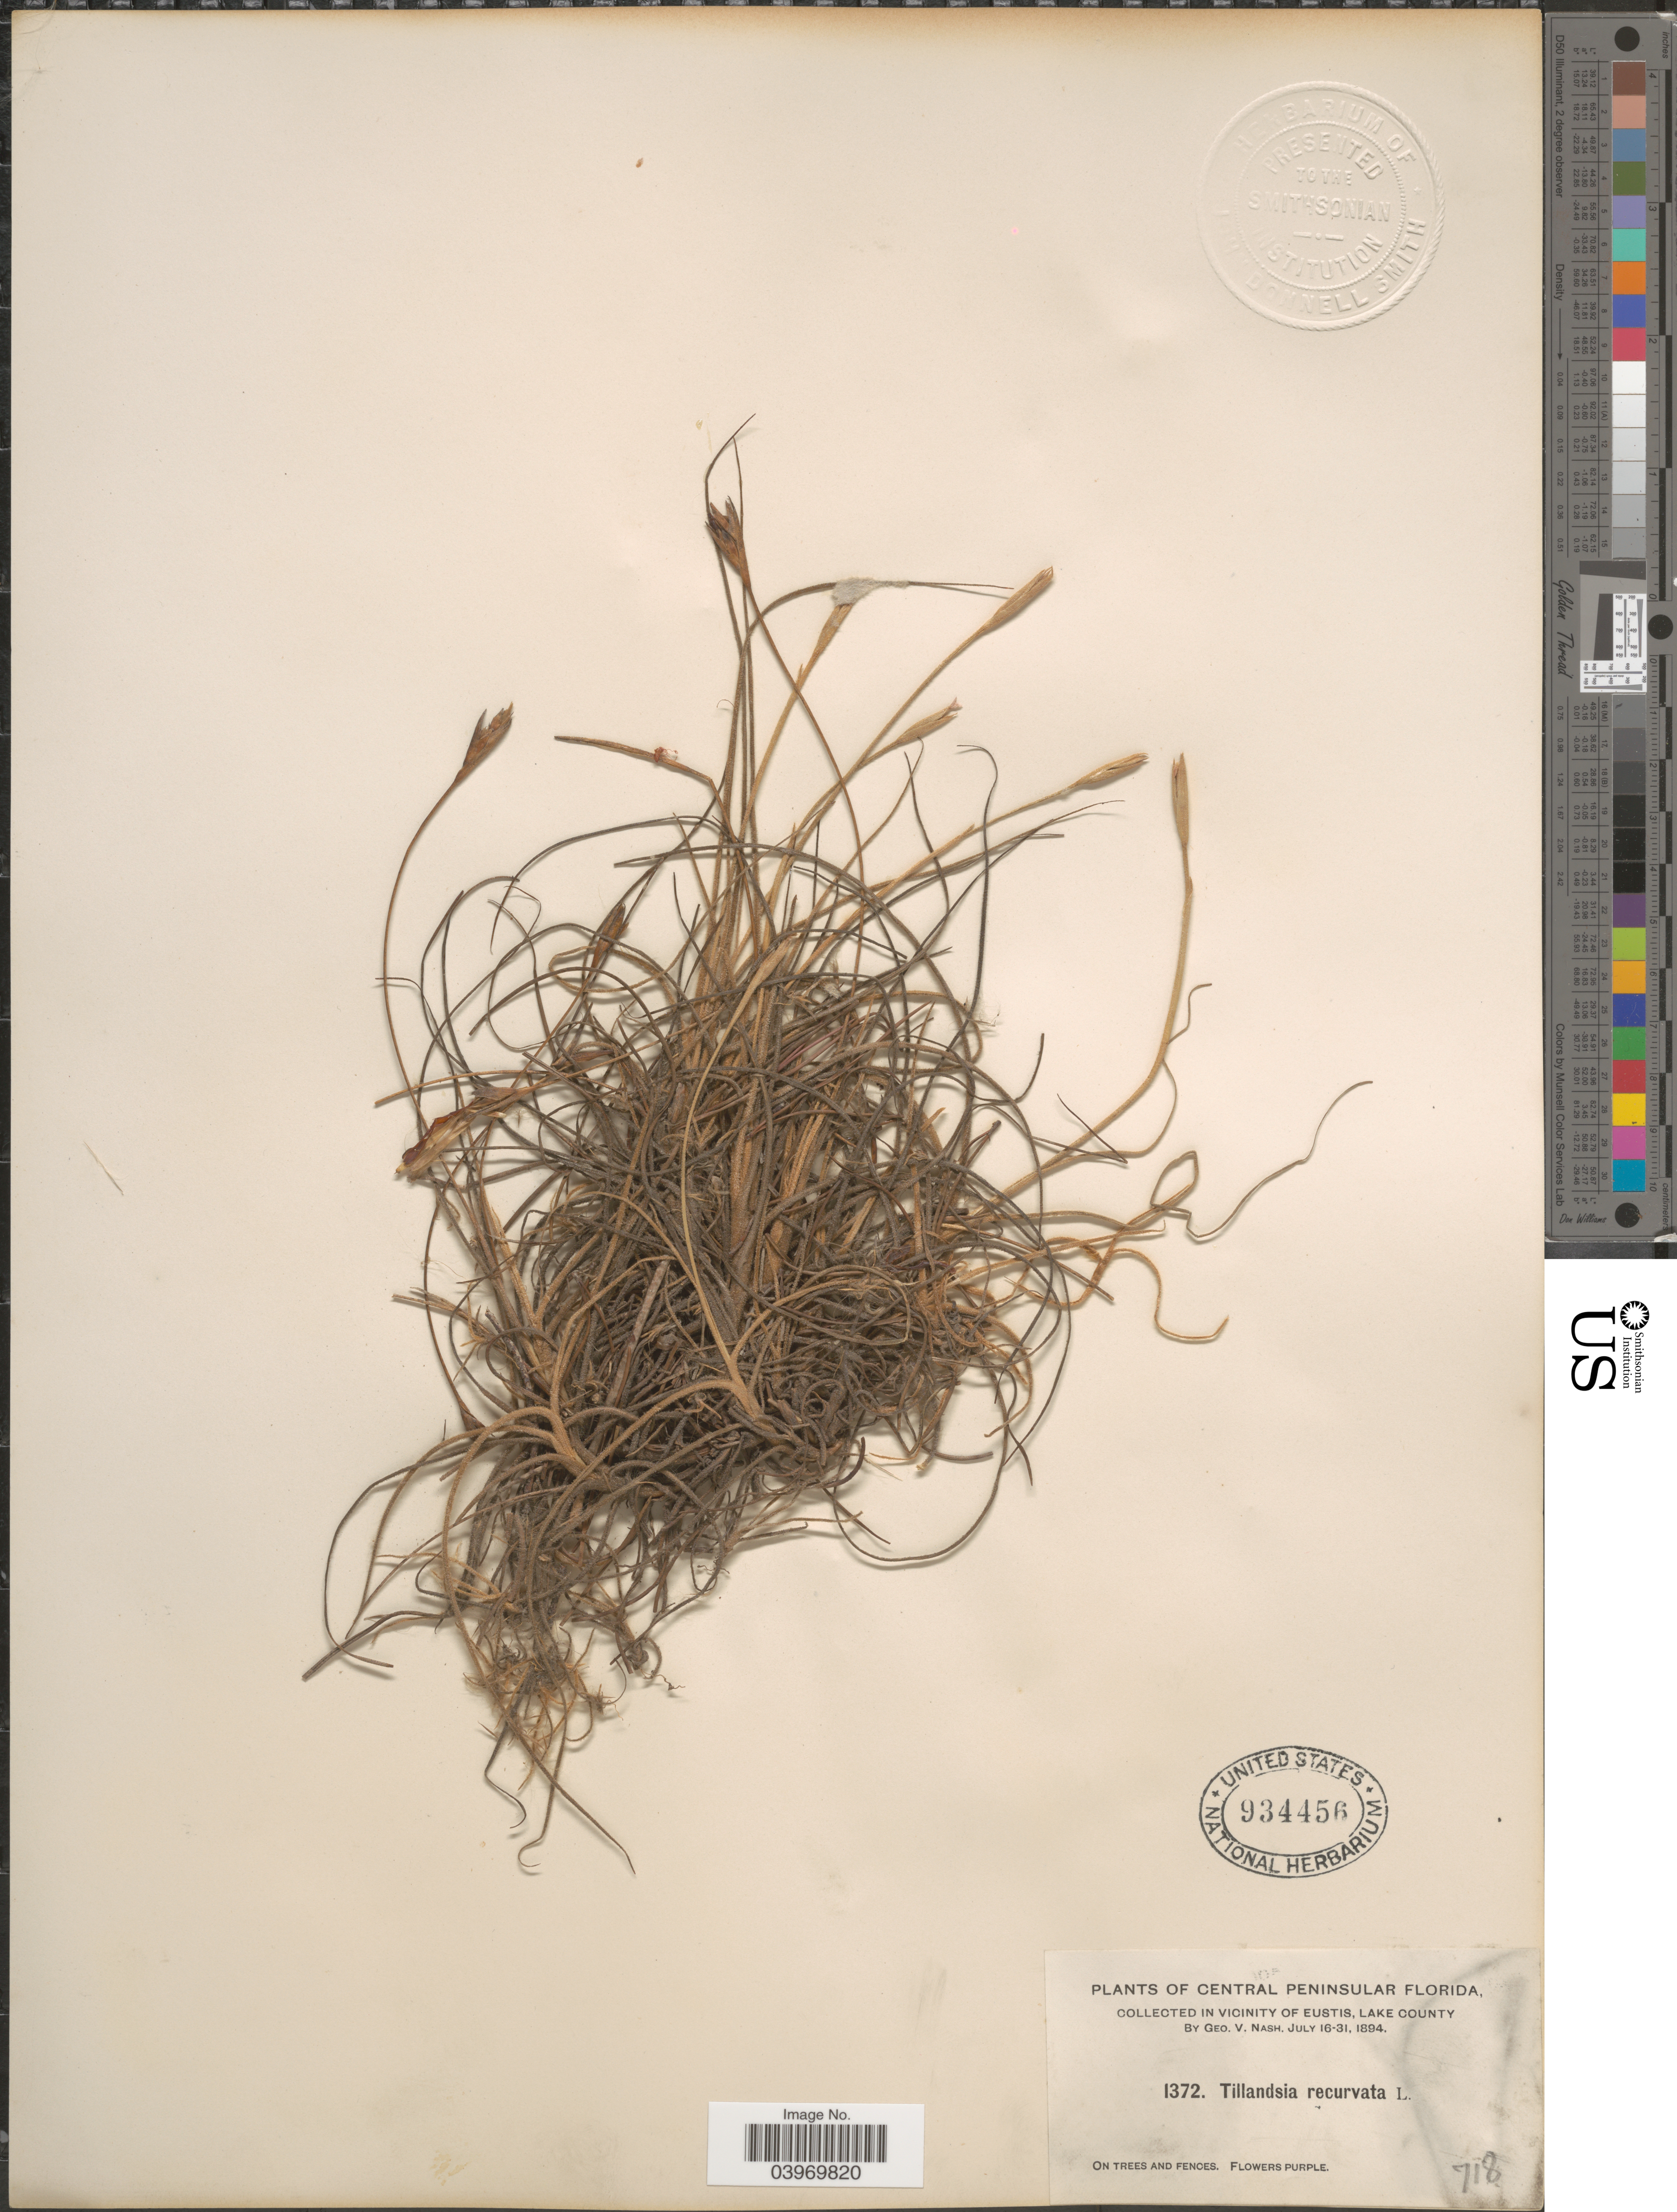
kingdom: Plantae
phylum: Tracheophyta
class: Liliopsida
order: Poales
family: Bromeliaceae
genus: Tillandsia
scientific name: Tillandsia recurvata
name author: L.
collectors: G. V. Nash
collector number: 1372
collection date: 1894-07-16/1894-07-31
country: United States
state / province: Florida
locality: Central Peninsular Florida, in vicinity of Eustis, Lake County.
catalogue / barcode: US 934456